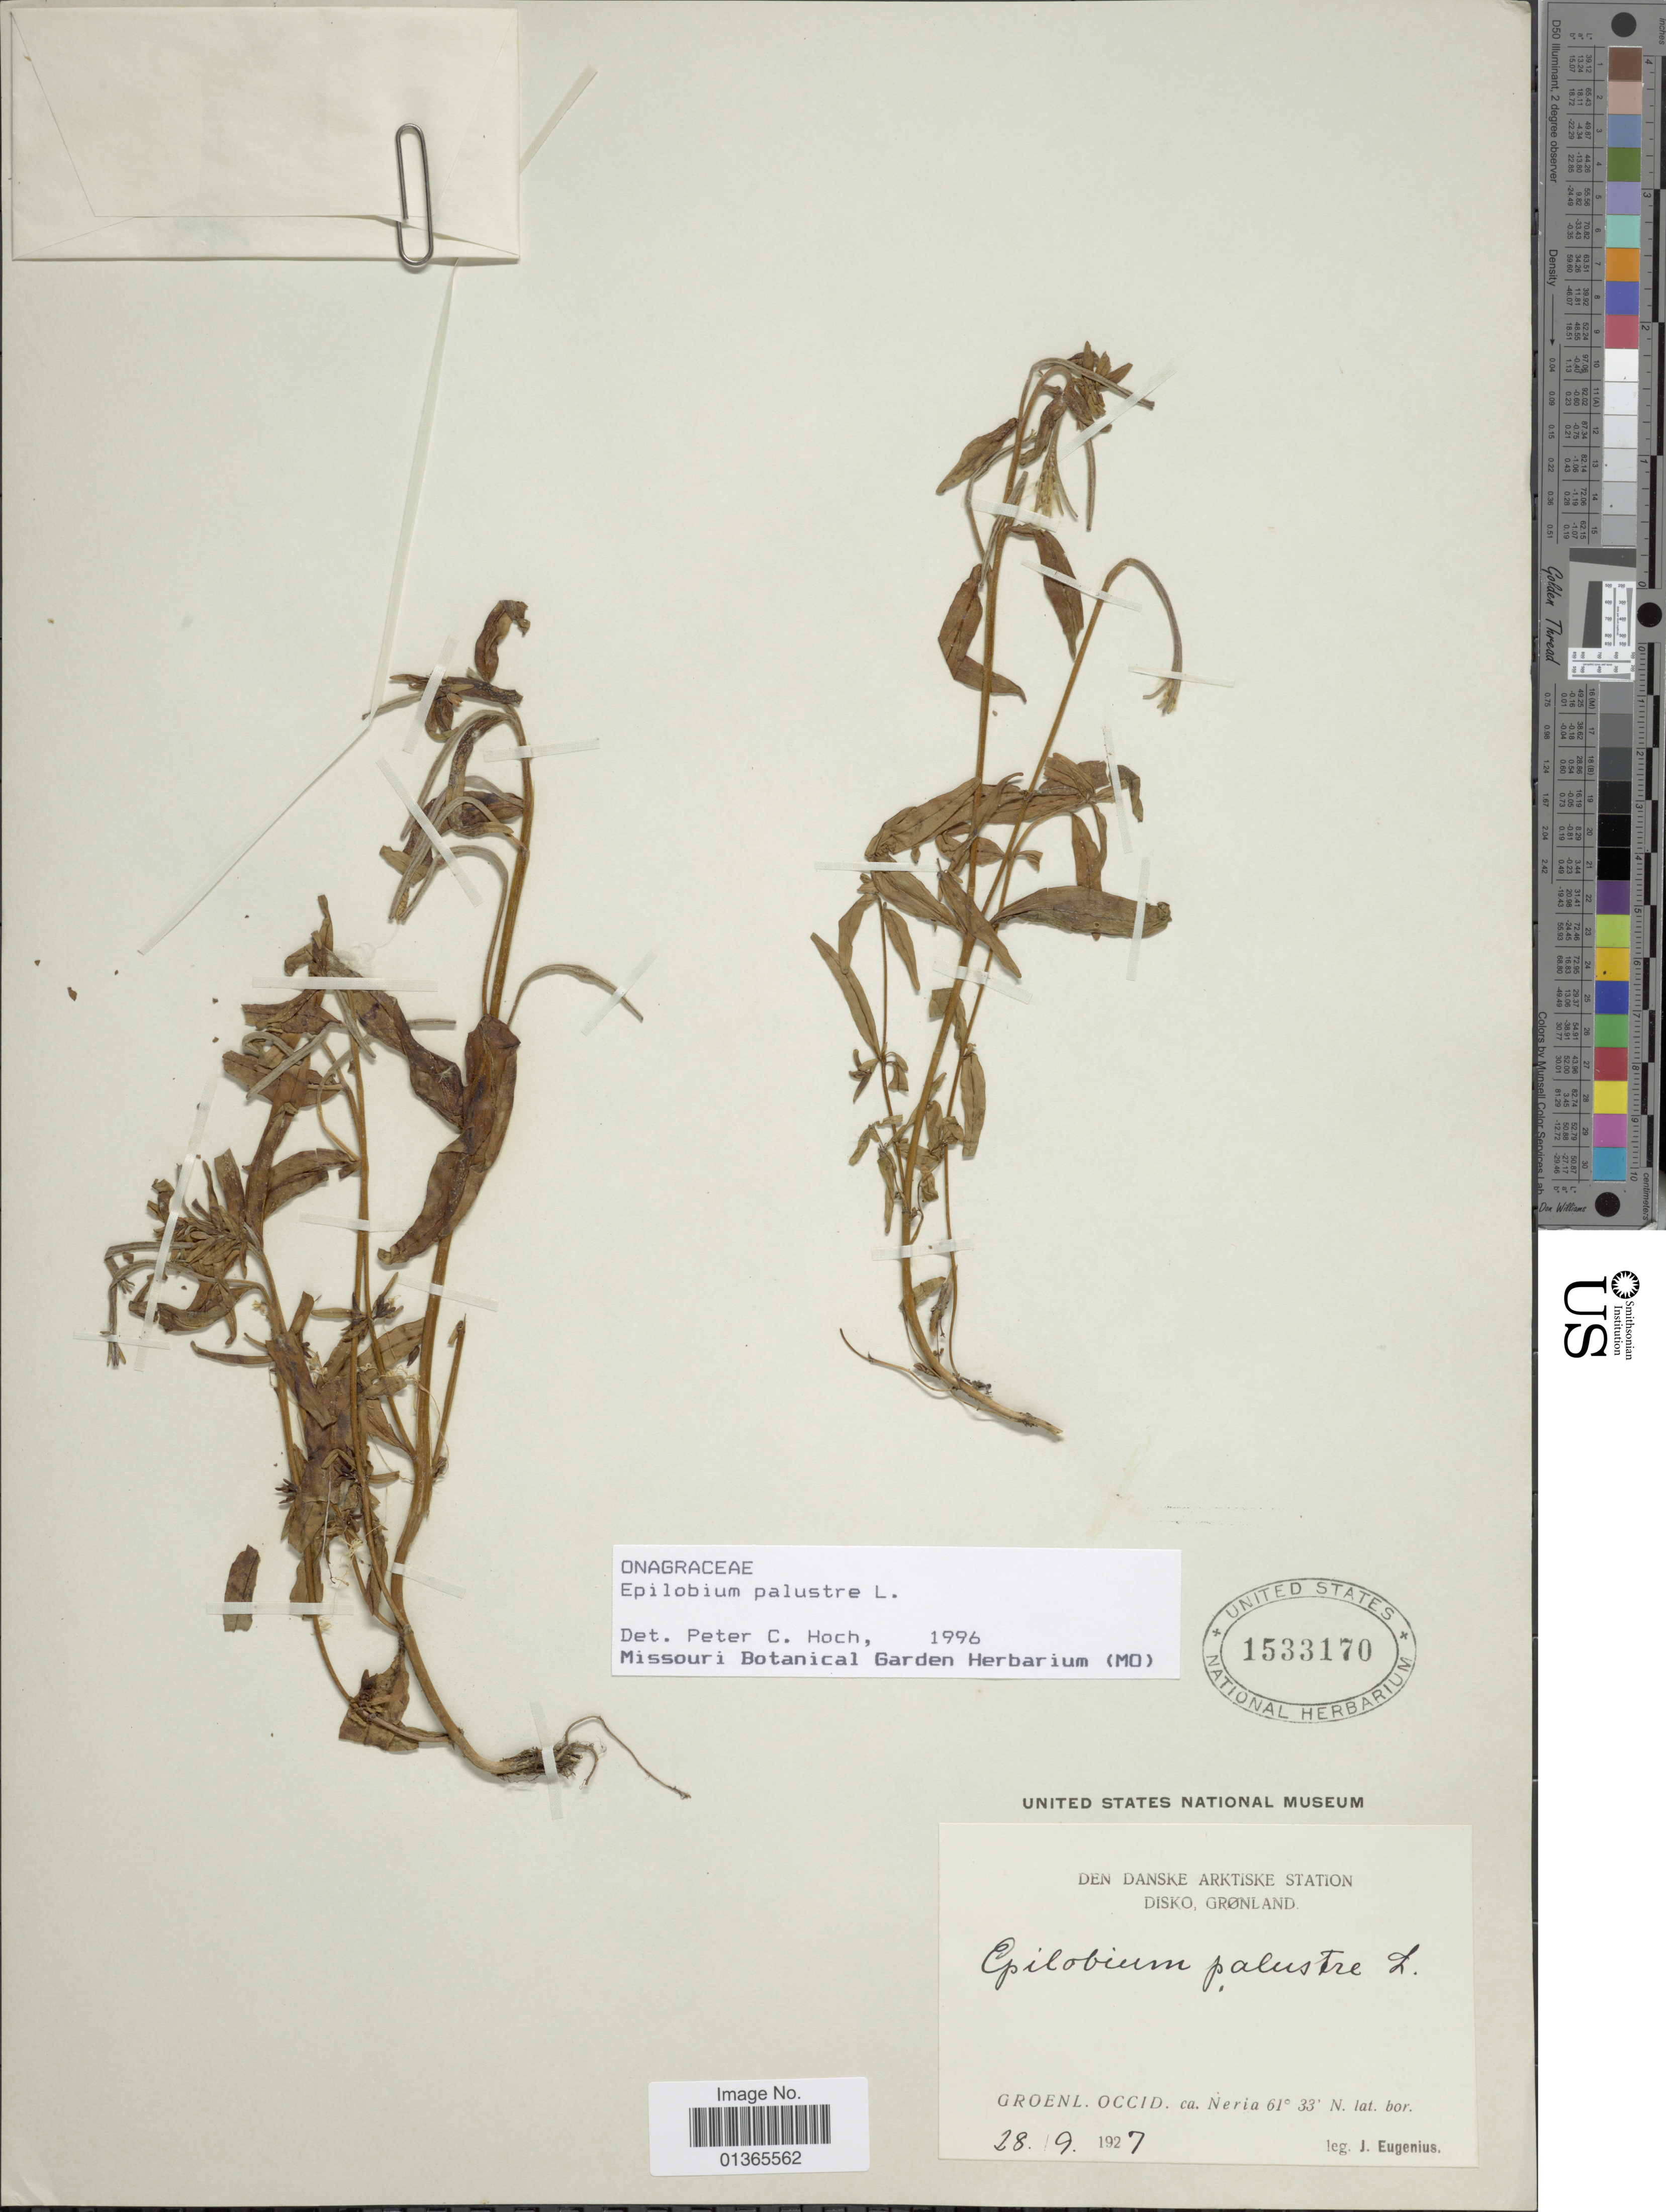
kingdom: Plantae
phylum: Tracheophyta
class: Magnoliopsida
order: Myrtales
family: Onagraceae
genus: Epilobium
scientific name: Epilobium palustre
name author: L.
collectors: J. Eugenius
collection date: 1927-09-28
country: Greenland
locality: Den danske arktiske station, Disko. Groenl. Occid. ca. Neria.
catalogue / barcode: US 1533170